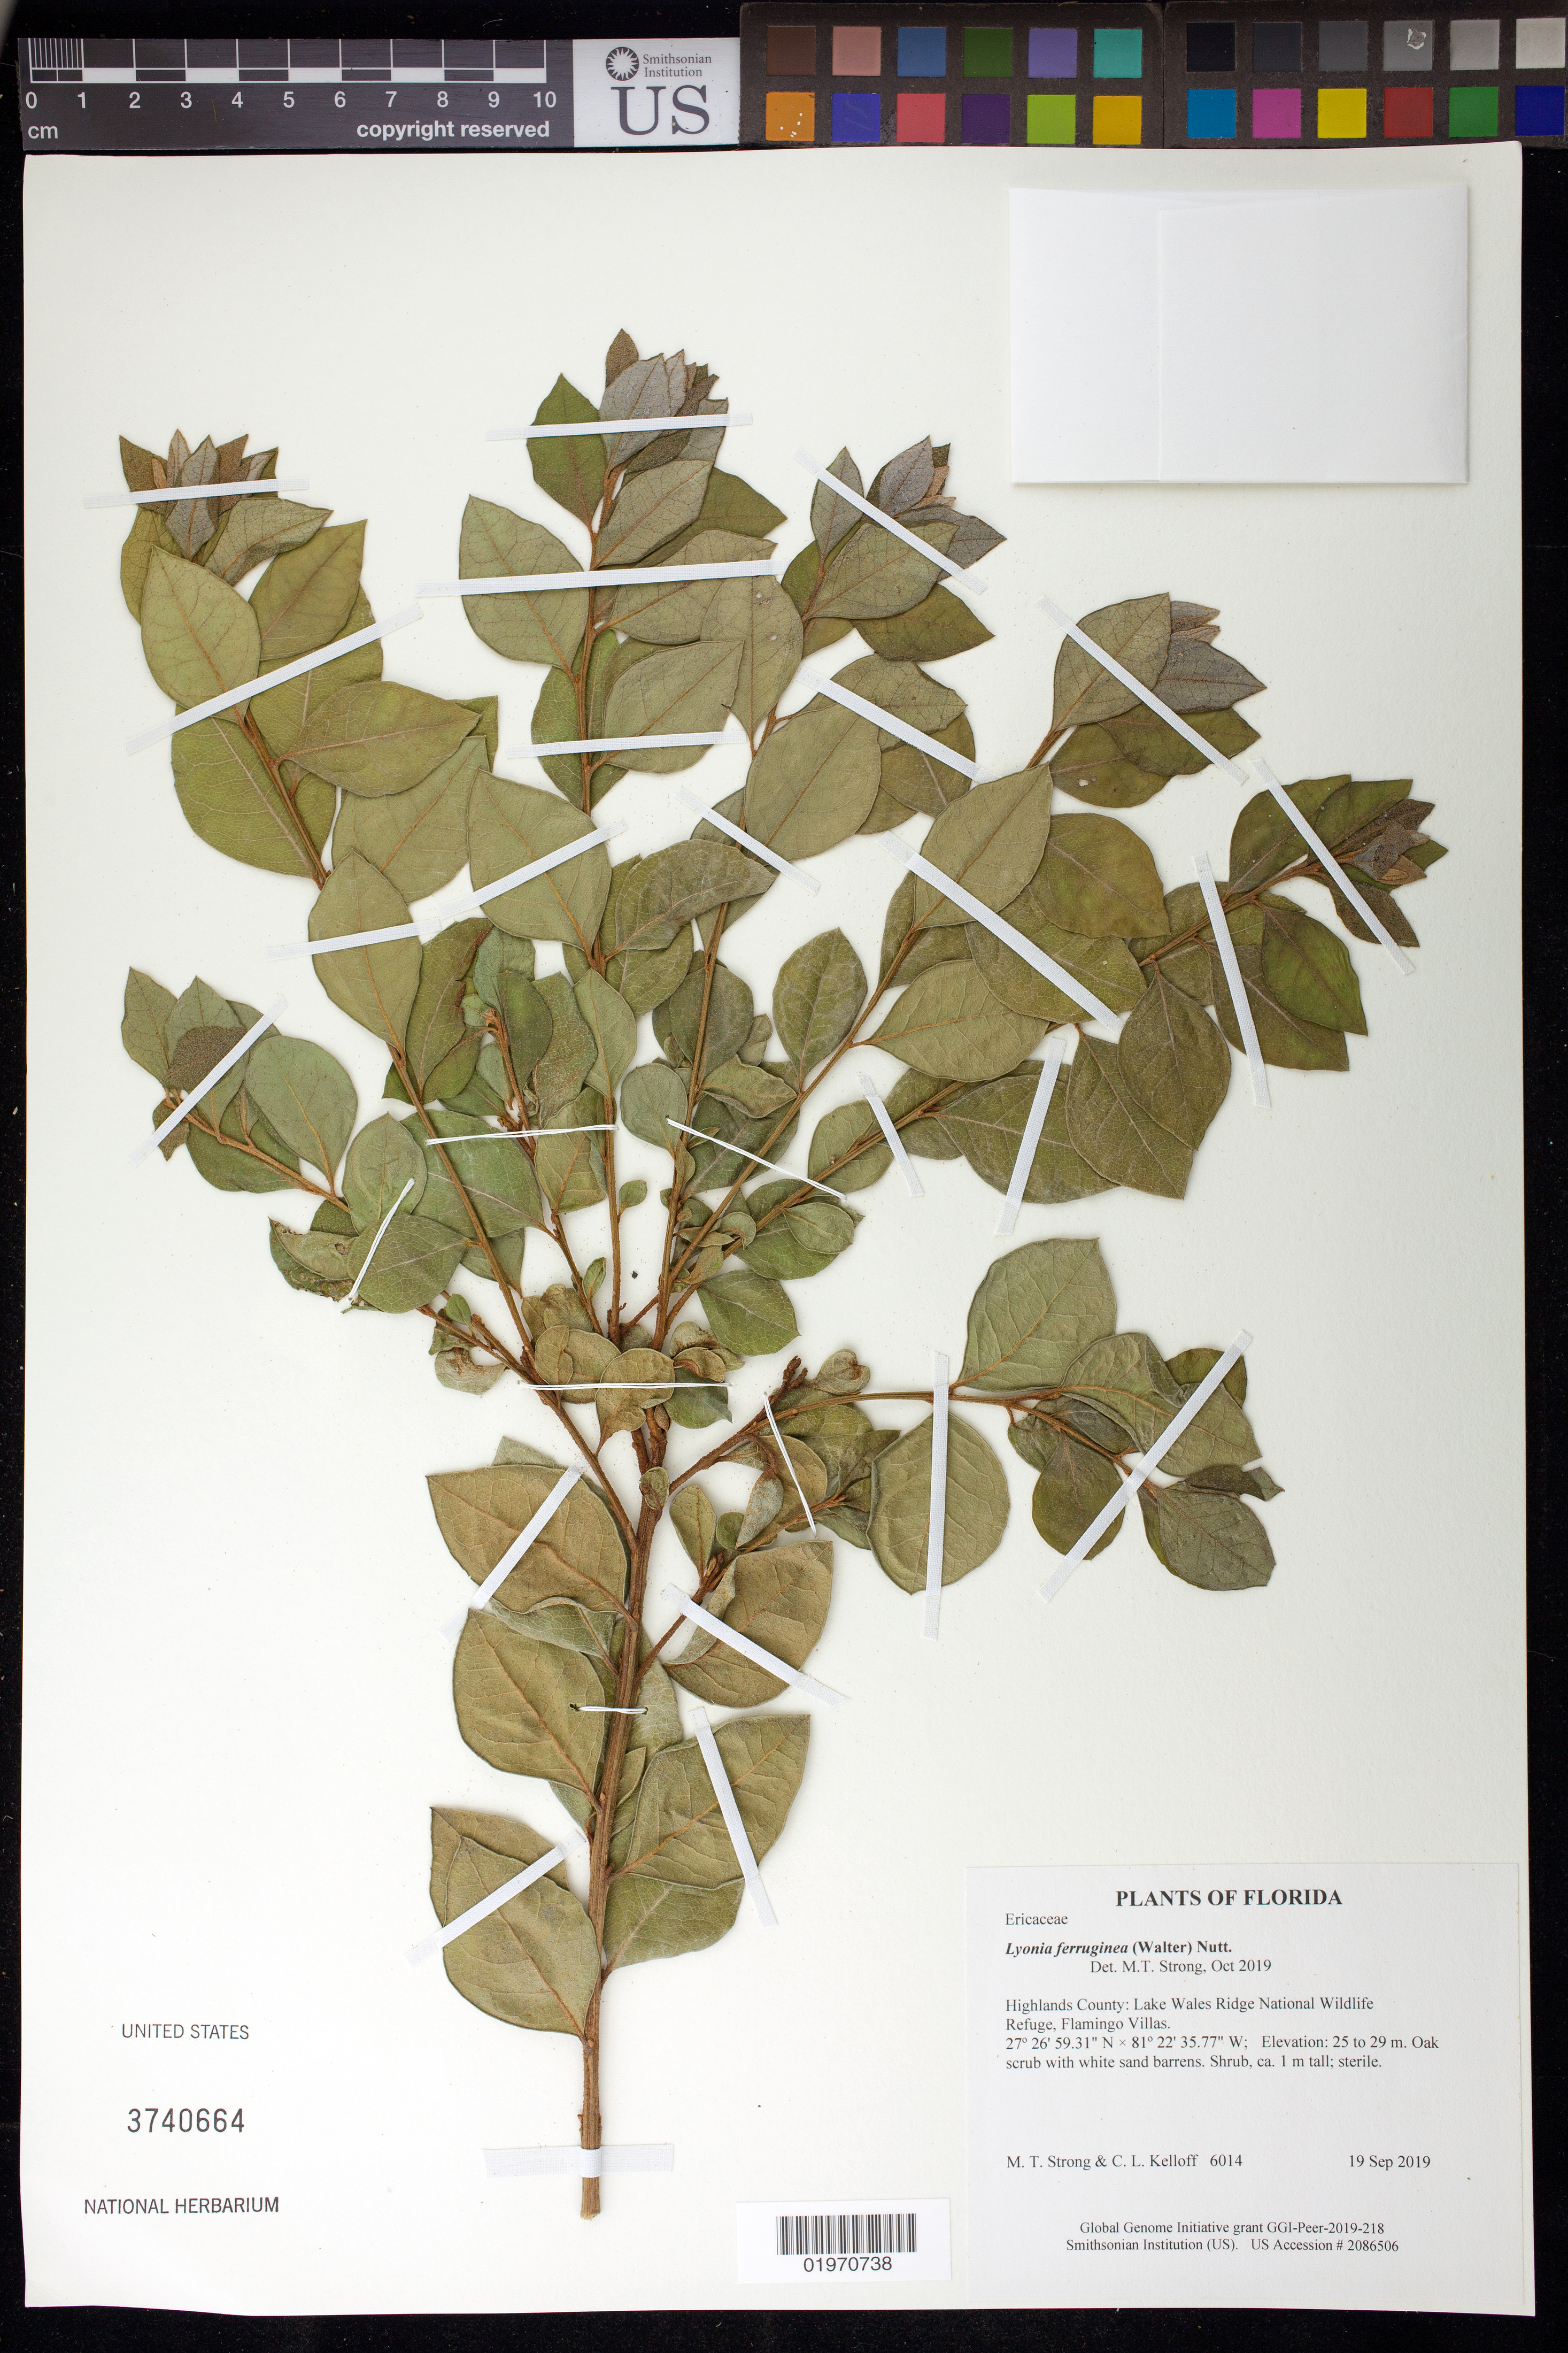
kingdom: Plantae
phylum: Tracheophyta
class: Magnoliopsida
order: Ericales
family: Ericaceae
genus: Lyonia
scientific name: Lyonia ferruginea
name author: (Walter) Nutt.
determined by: Strong, Mark T., (BOT), Smithsonian Institution - National Museum of Natural History (UNITED STATES)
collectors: M. T. Strong & C. L. Kelloff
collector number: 6014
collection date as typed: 19 Sep 2019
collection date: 2019-09-19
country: United States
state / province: Florida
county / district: Highlands County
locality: Lake Wales Ridge National Wildlife Refuge, Flamingo Villas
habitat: Oak scrub with white sand barrens.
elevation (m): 25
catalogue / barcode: US 3740664